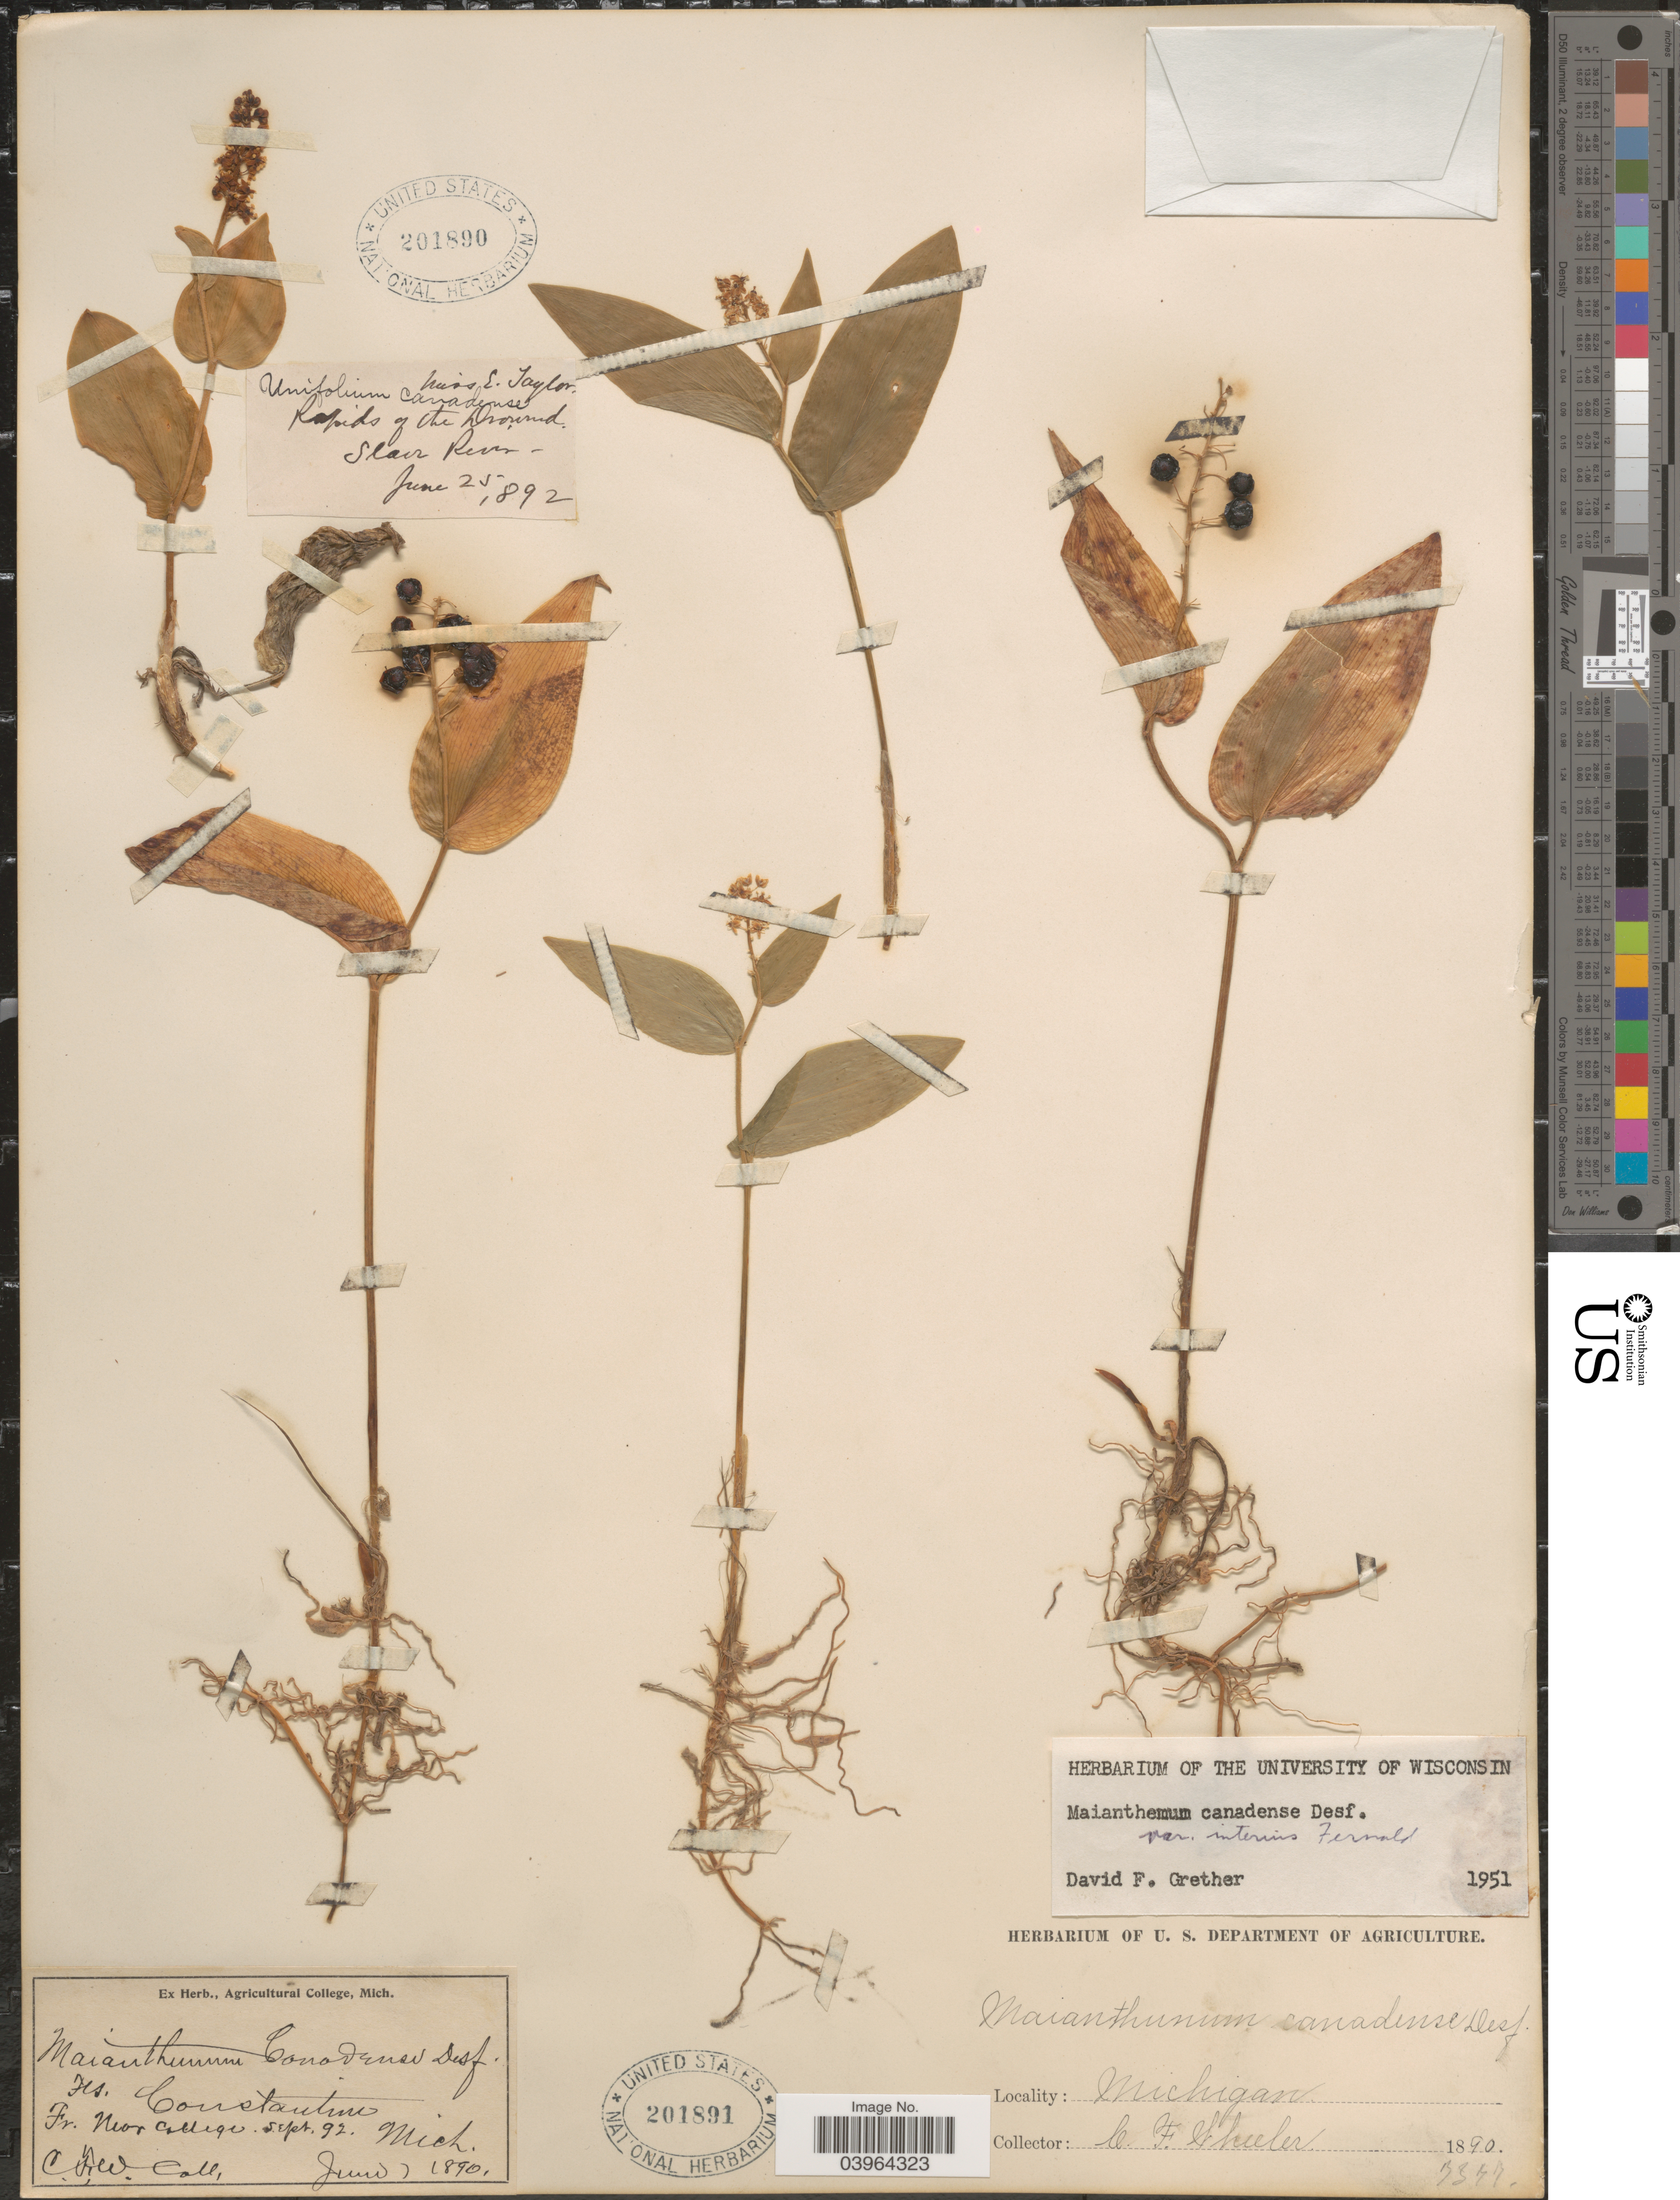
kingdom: Plantae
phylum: Tracheophyta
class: Liliopsida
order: Asparagales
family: Asparagaceae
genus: Maianthemum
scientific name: Maianthemum canadense var. interius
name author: Fernald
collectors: E. Taylor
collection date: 1892-06-25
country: Canada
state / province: Northwest Territories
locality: Rapids of the Drowned,. Slave River.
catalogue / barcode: US 201890-2